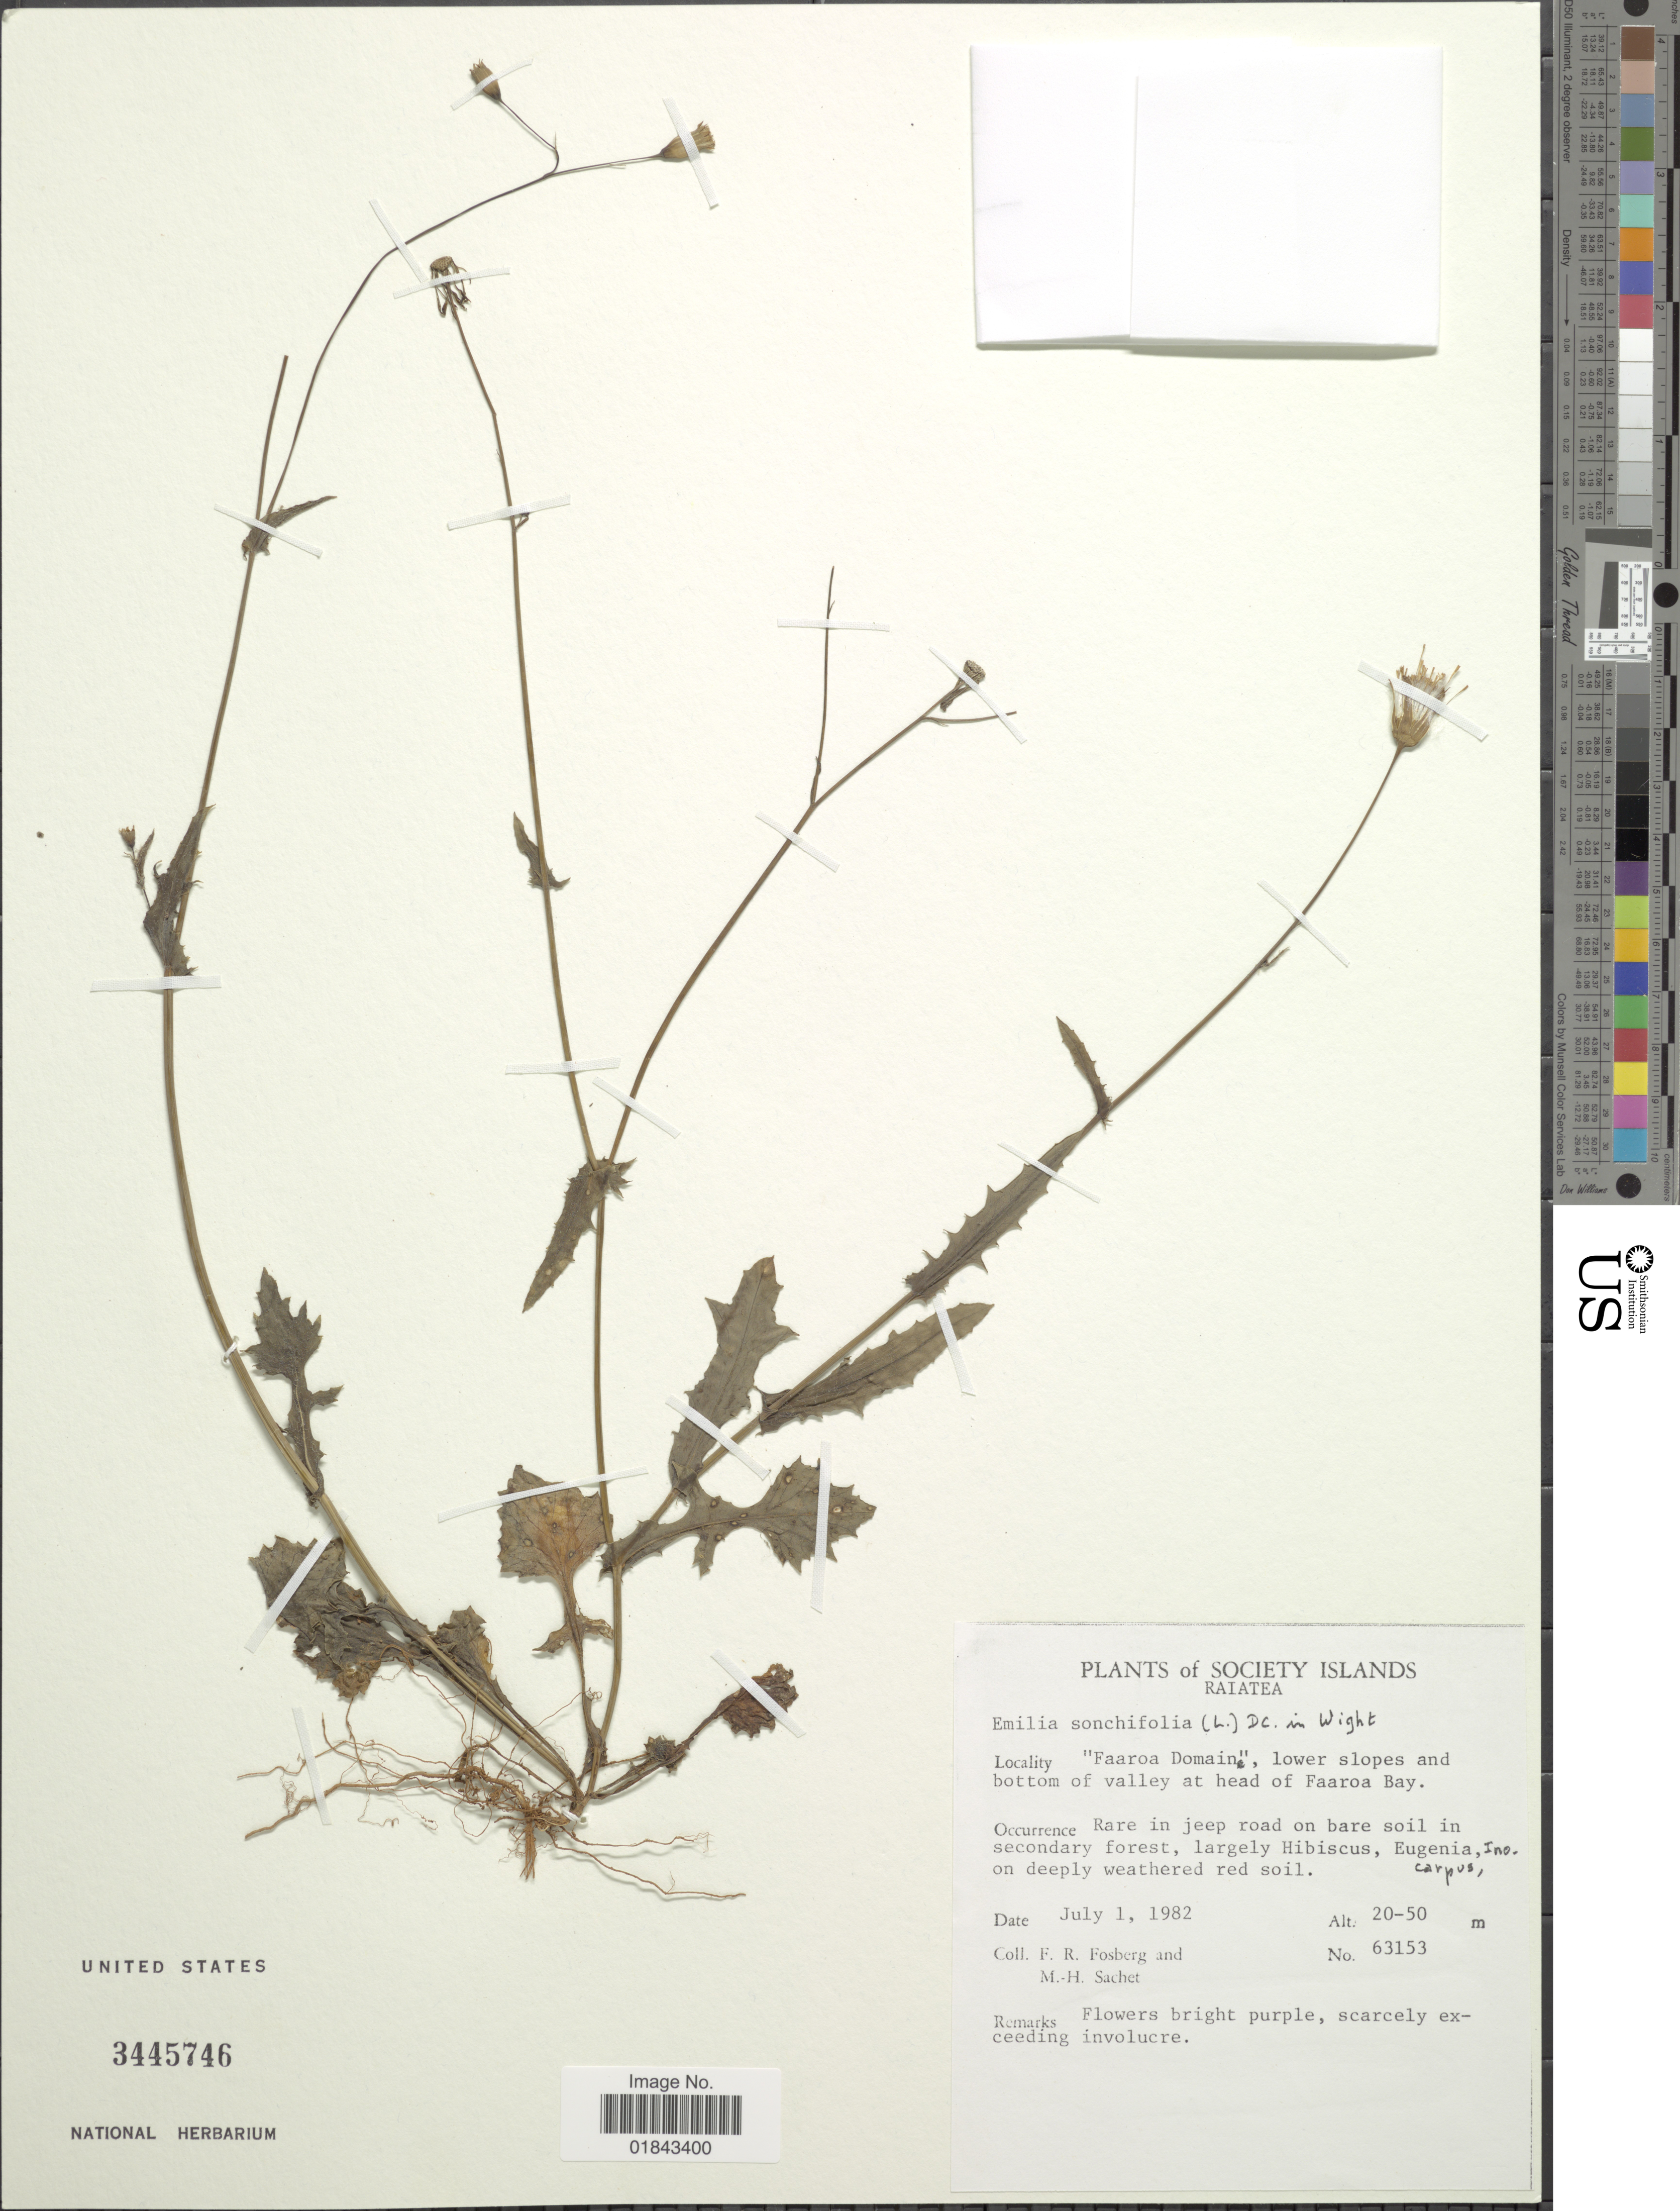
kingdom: Plantae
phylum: Tracheophyta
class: Magnoliopsida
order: Asterales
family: Asteraceae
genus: Emilia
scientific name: Emilia sonchifolia var. sonchifolia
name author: (L.) DC.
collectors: F. R. Fosberg & M.-H. Sachet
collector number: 63153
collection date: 1982-07-01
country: French Polynesia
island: Raiatea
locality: Society Islands, Raiatea, "Faaroa Domain", lower slopes and bottom of valley at head of Faaroa Bay.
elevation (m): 20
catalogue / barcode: US 3445746